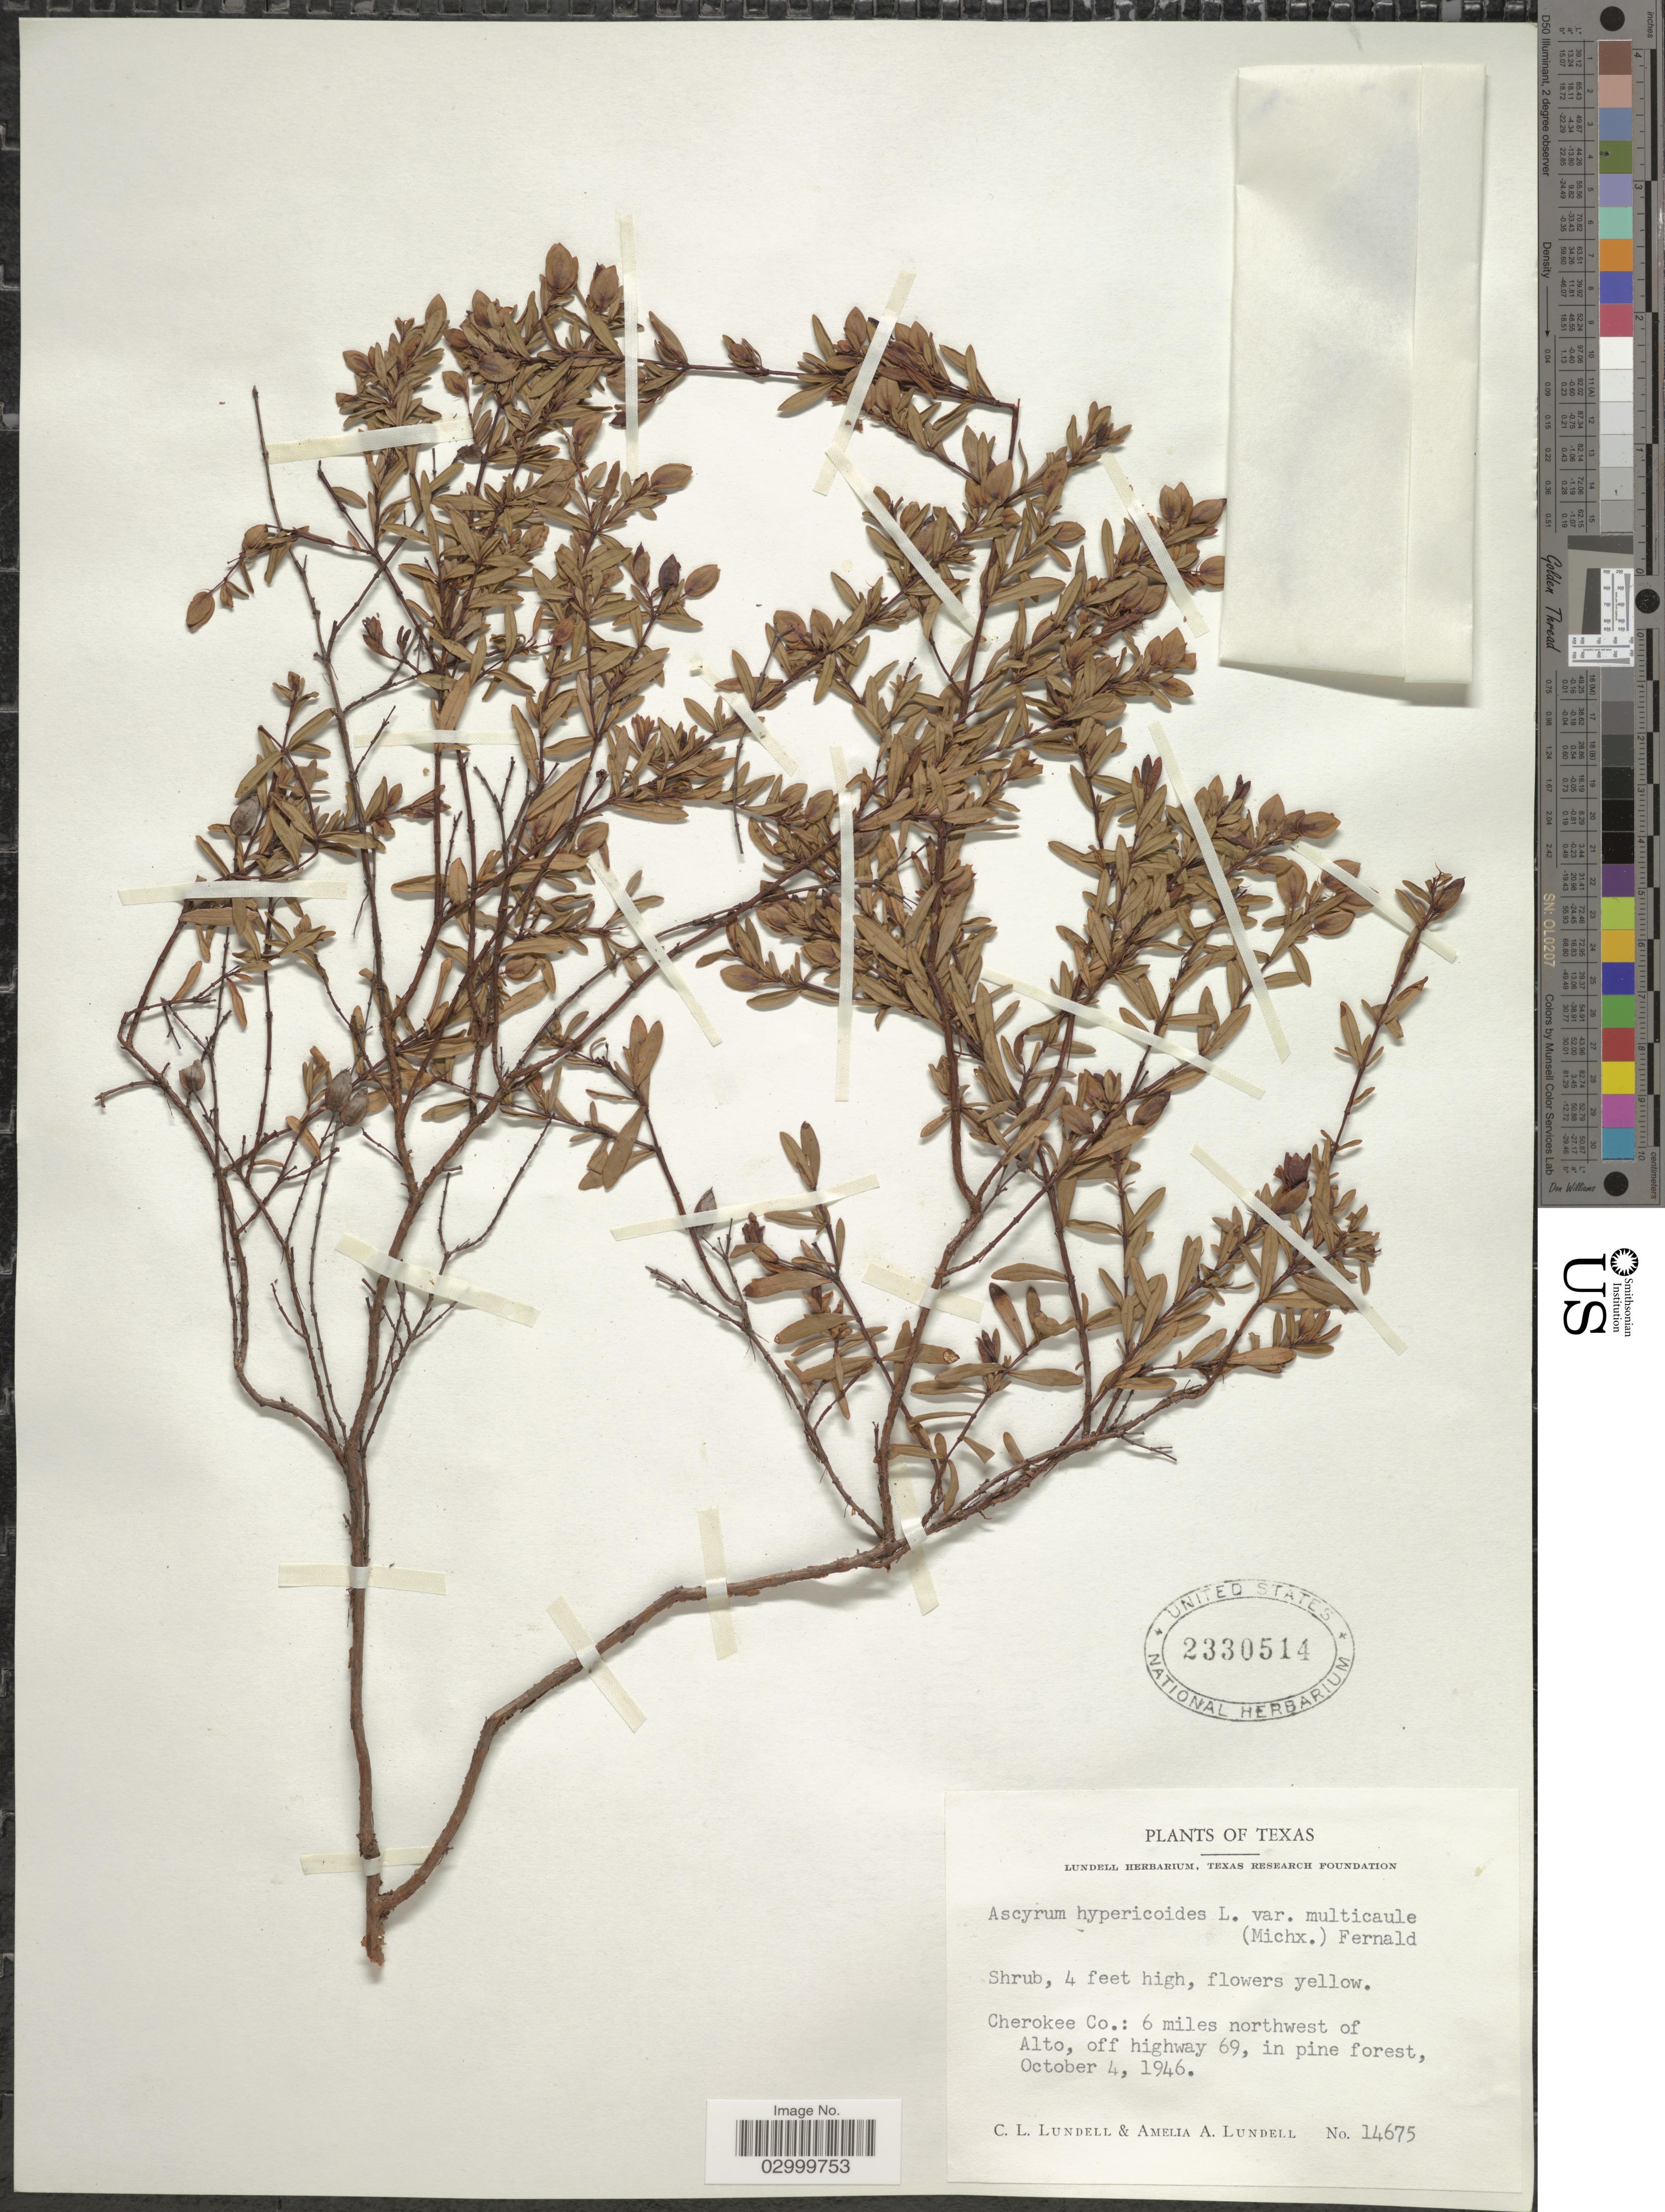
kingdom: Plantae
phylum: Tracheophyta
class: Magnoliopsida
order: Malpighiales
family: Hypericaceae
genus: Hypericum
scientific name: Hypericum stragulum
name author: W.P. Adams & N. Robson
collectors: C. L. Lundell & A. A. Lundell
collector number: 14675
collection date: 1946-10-04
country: United States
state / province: Texas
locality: Cherokee Co.: 6 miles northwest of Alto, off highway 69.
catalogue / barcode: US 2330514